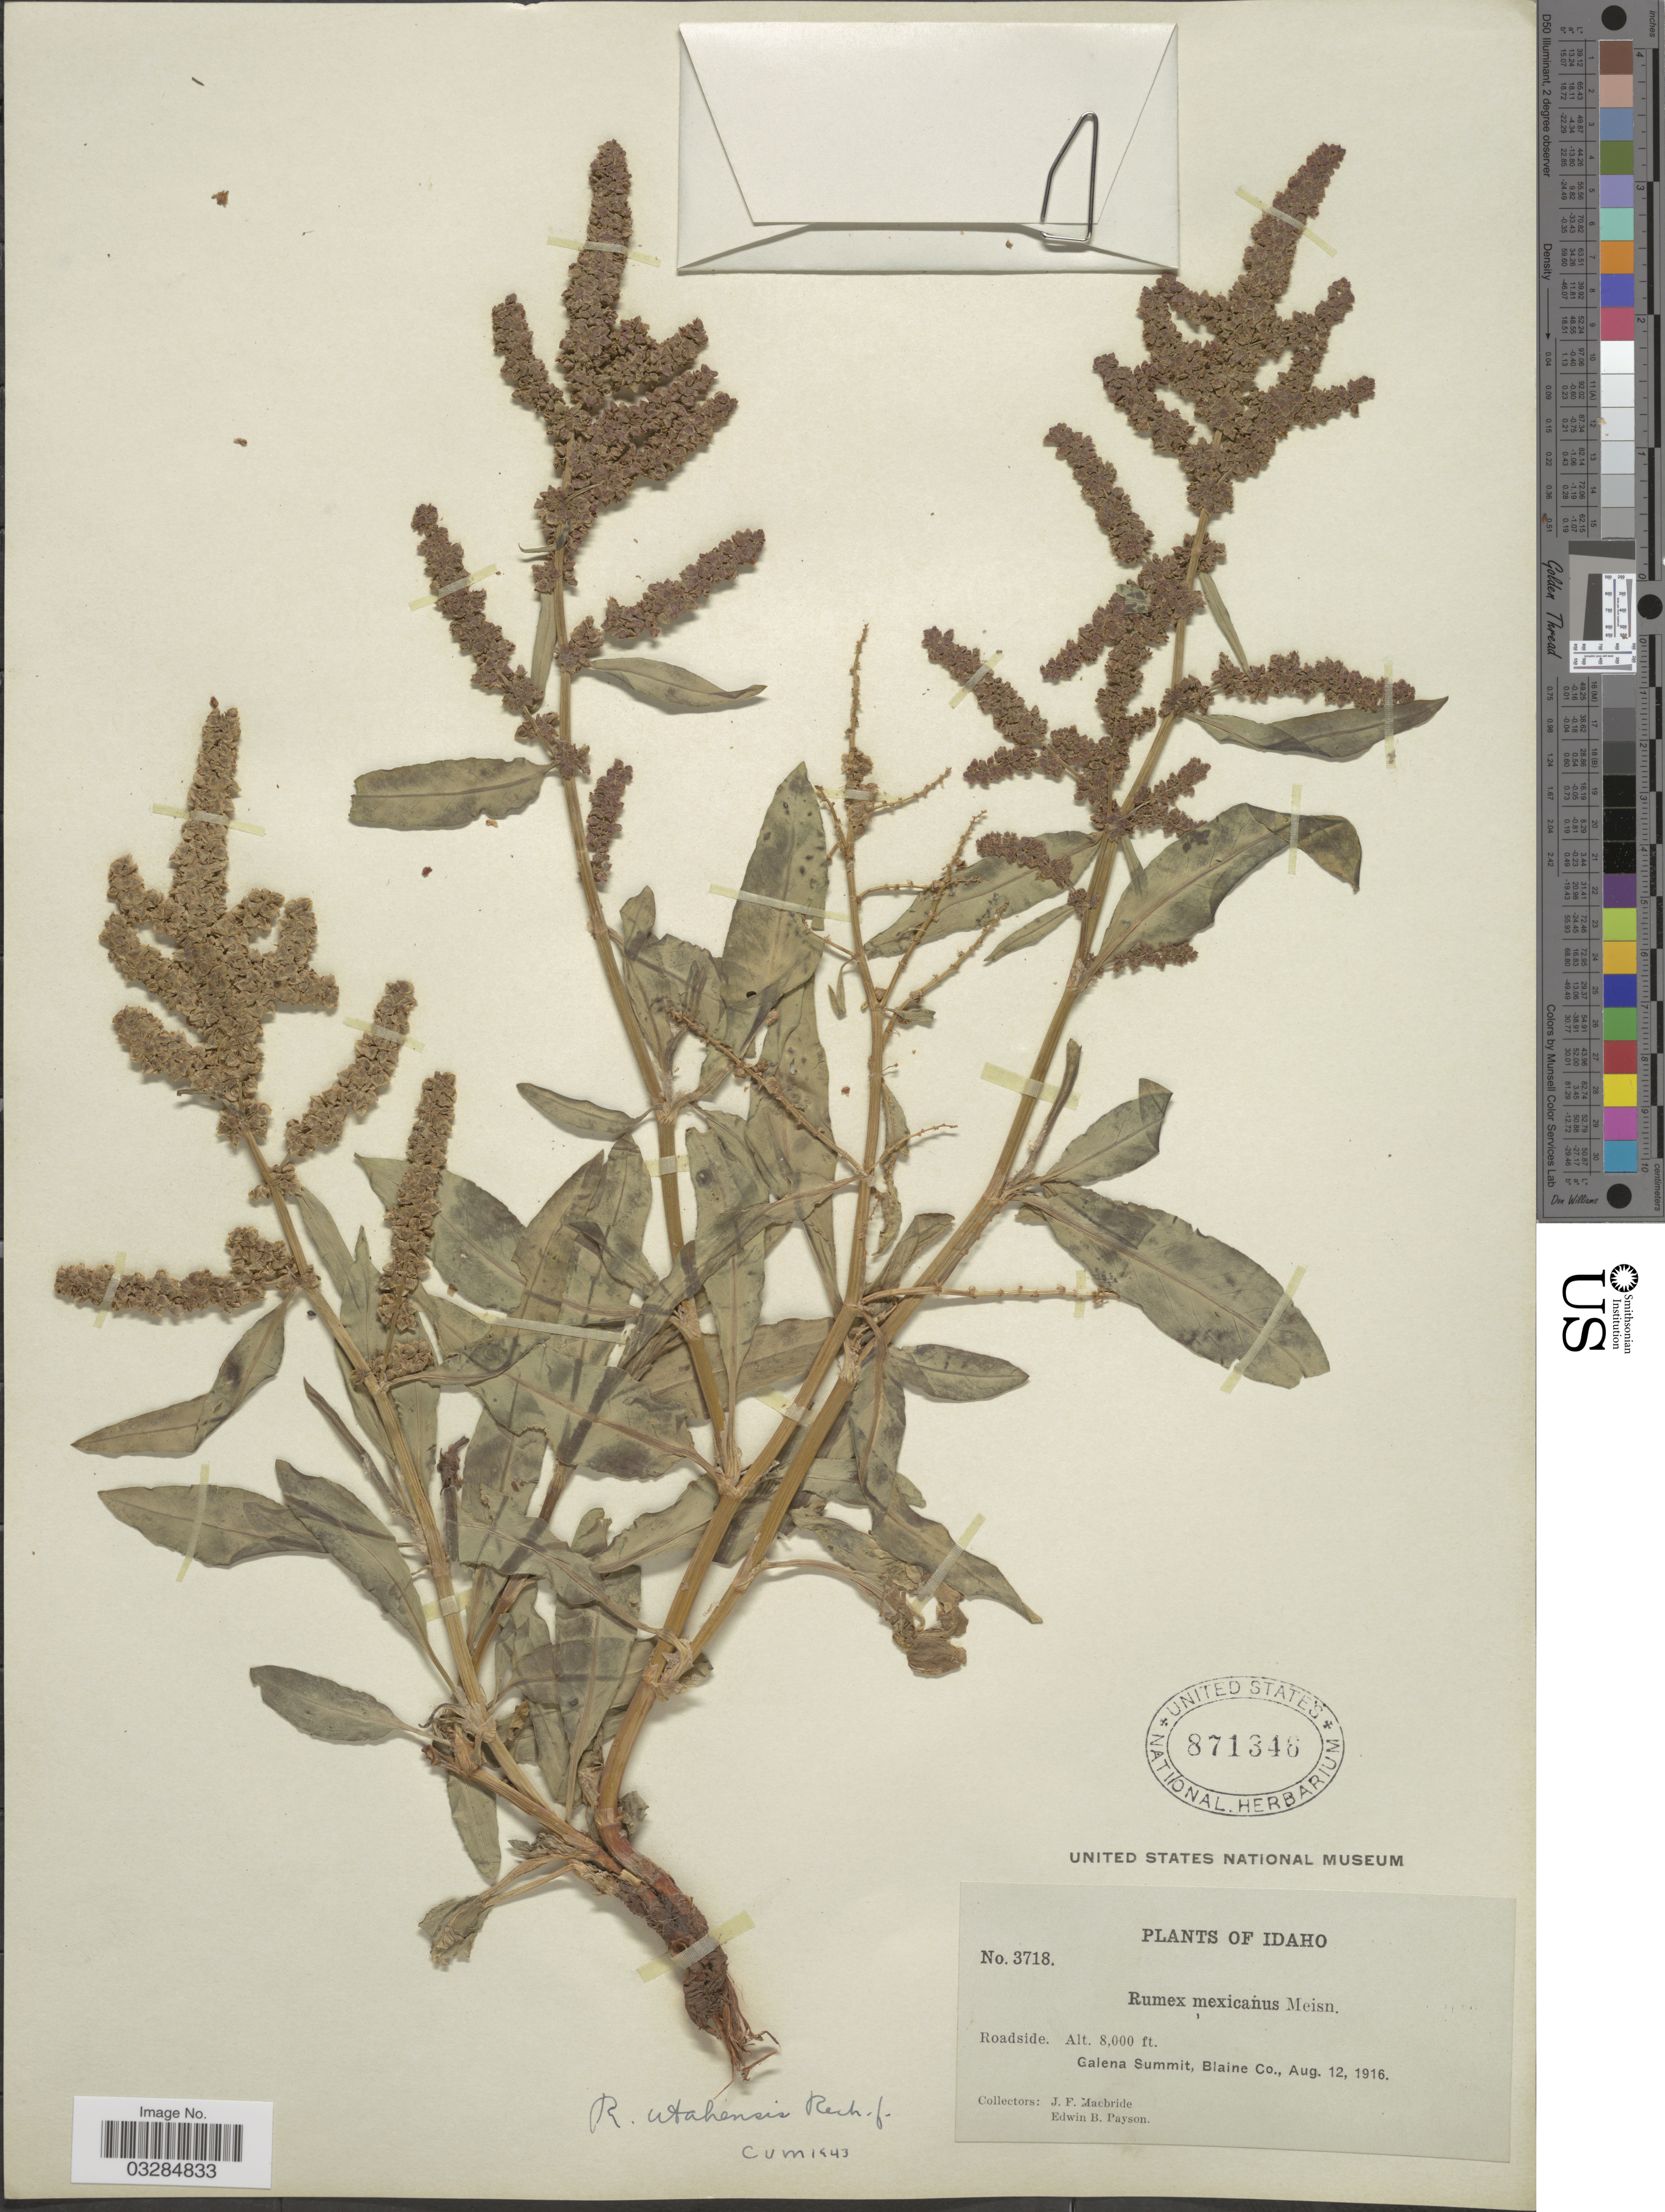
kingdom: Plantae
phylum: Tracheophyta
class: Magnoliopsida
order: Caryophyllales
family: Polygonaceae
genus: Rumex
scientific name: Rumex utahensis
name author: Rech. f.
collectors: J. F. Macbride & E. B. Payson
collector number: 3718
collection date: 1916-08-12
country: United States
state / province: Idaho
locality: Galena Summit, Blaine Co.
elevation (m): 2438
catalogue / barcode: US 871346